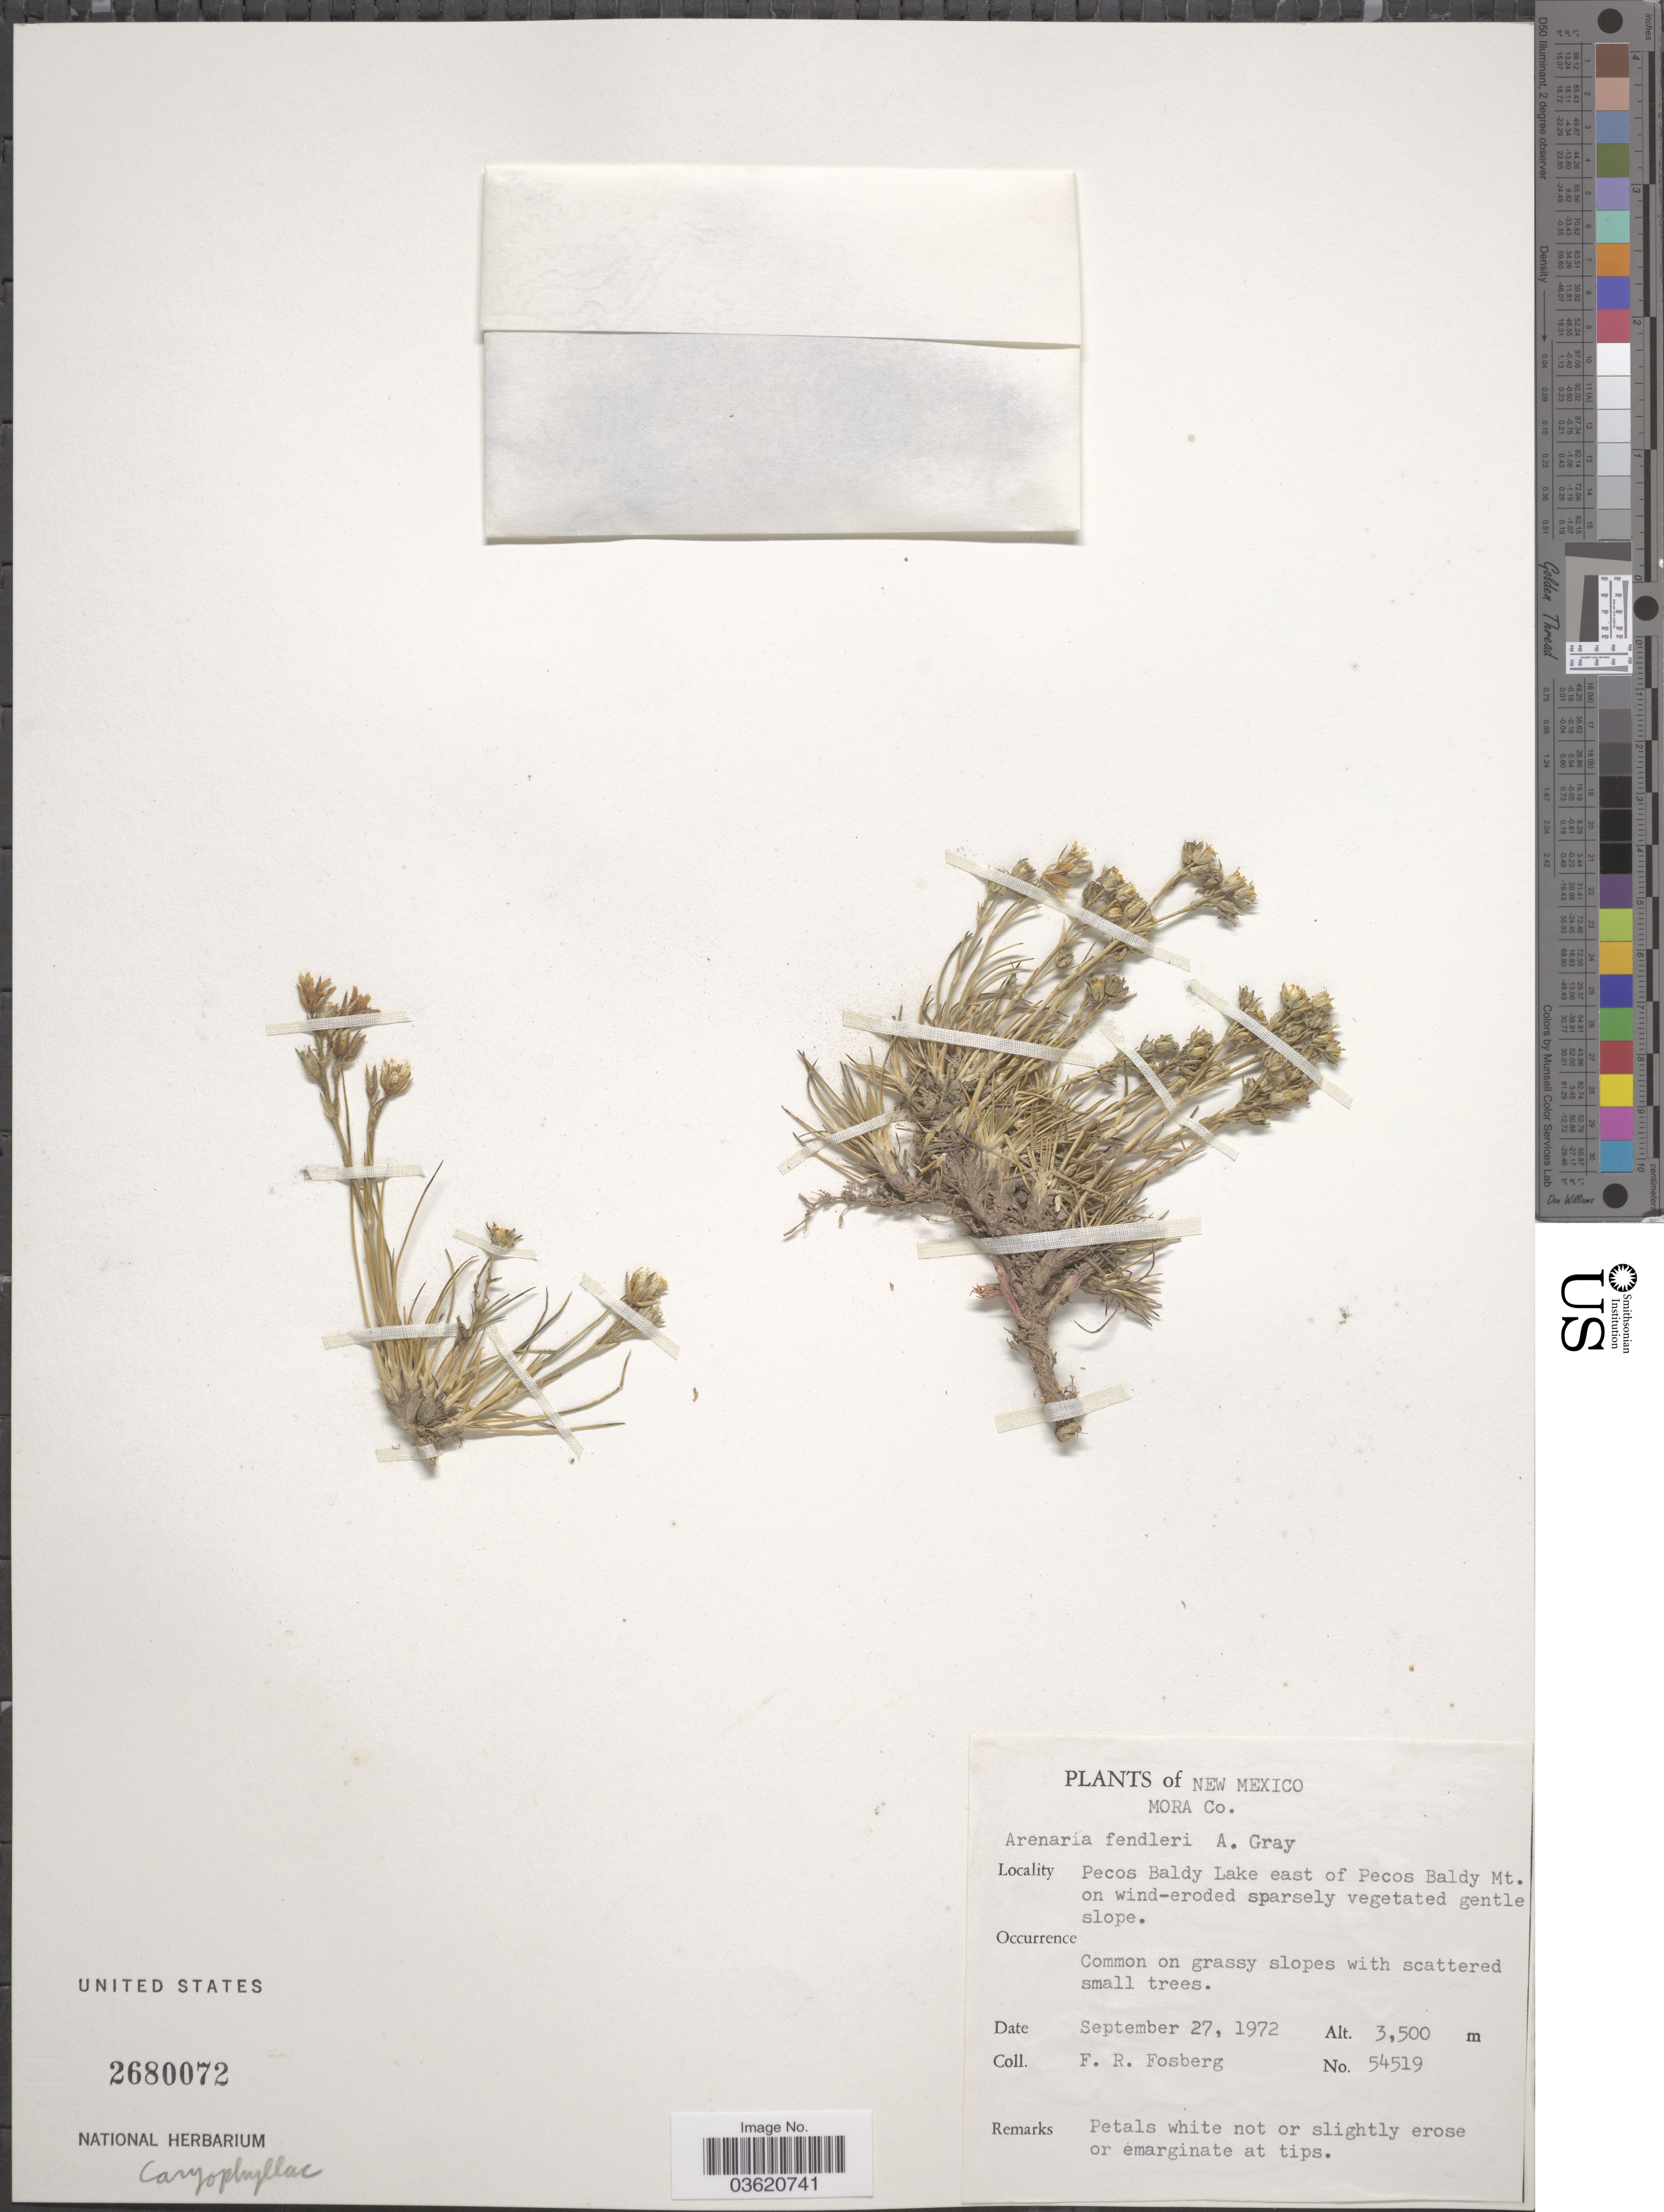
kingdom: Plantae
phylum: Tracheophyta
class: Magnoliopsida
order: Caryophyllales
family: Caryophyllaceae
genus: Eremogone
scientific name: Eremogone fendleri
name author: (A. Gray) Ikonn.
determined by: U.S. National Herbarium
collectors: F. R. Fosberg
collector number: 54519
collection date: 1972-09-27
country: United States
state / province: New Mexico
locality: Mora Co. Pecos Baldy Lake east of Pecos Baldy Mt.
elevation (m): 3500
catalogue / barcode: US 2680072